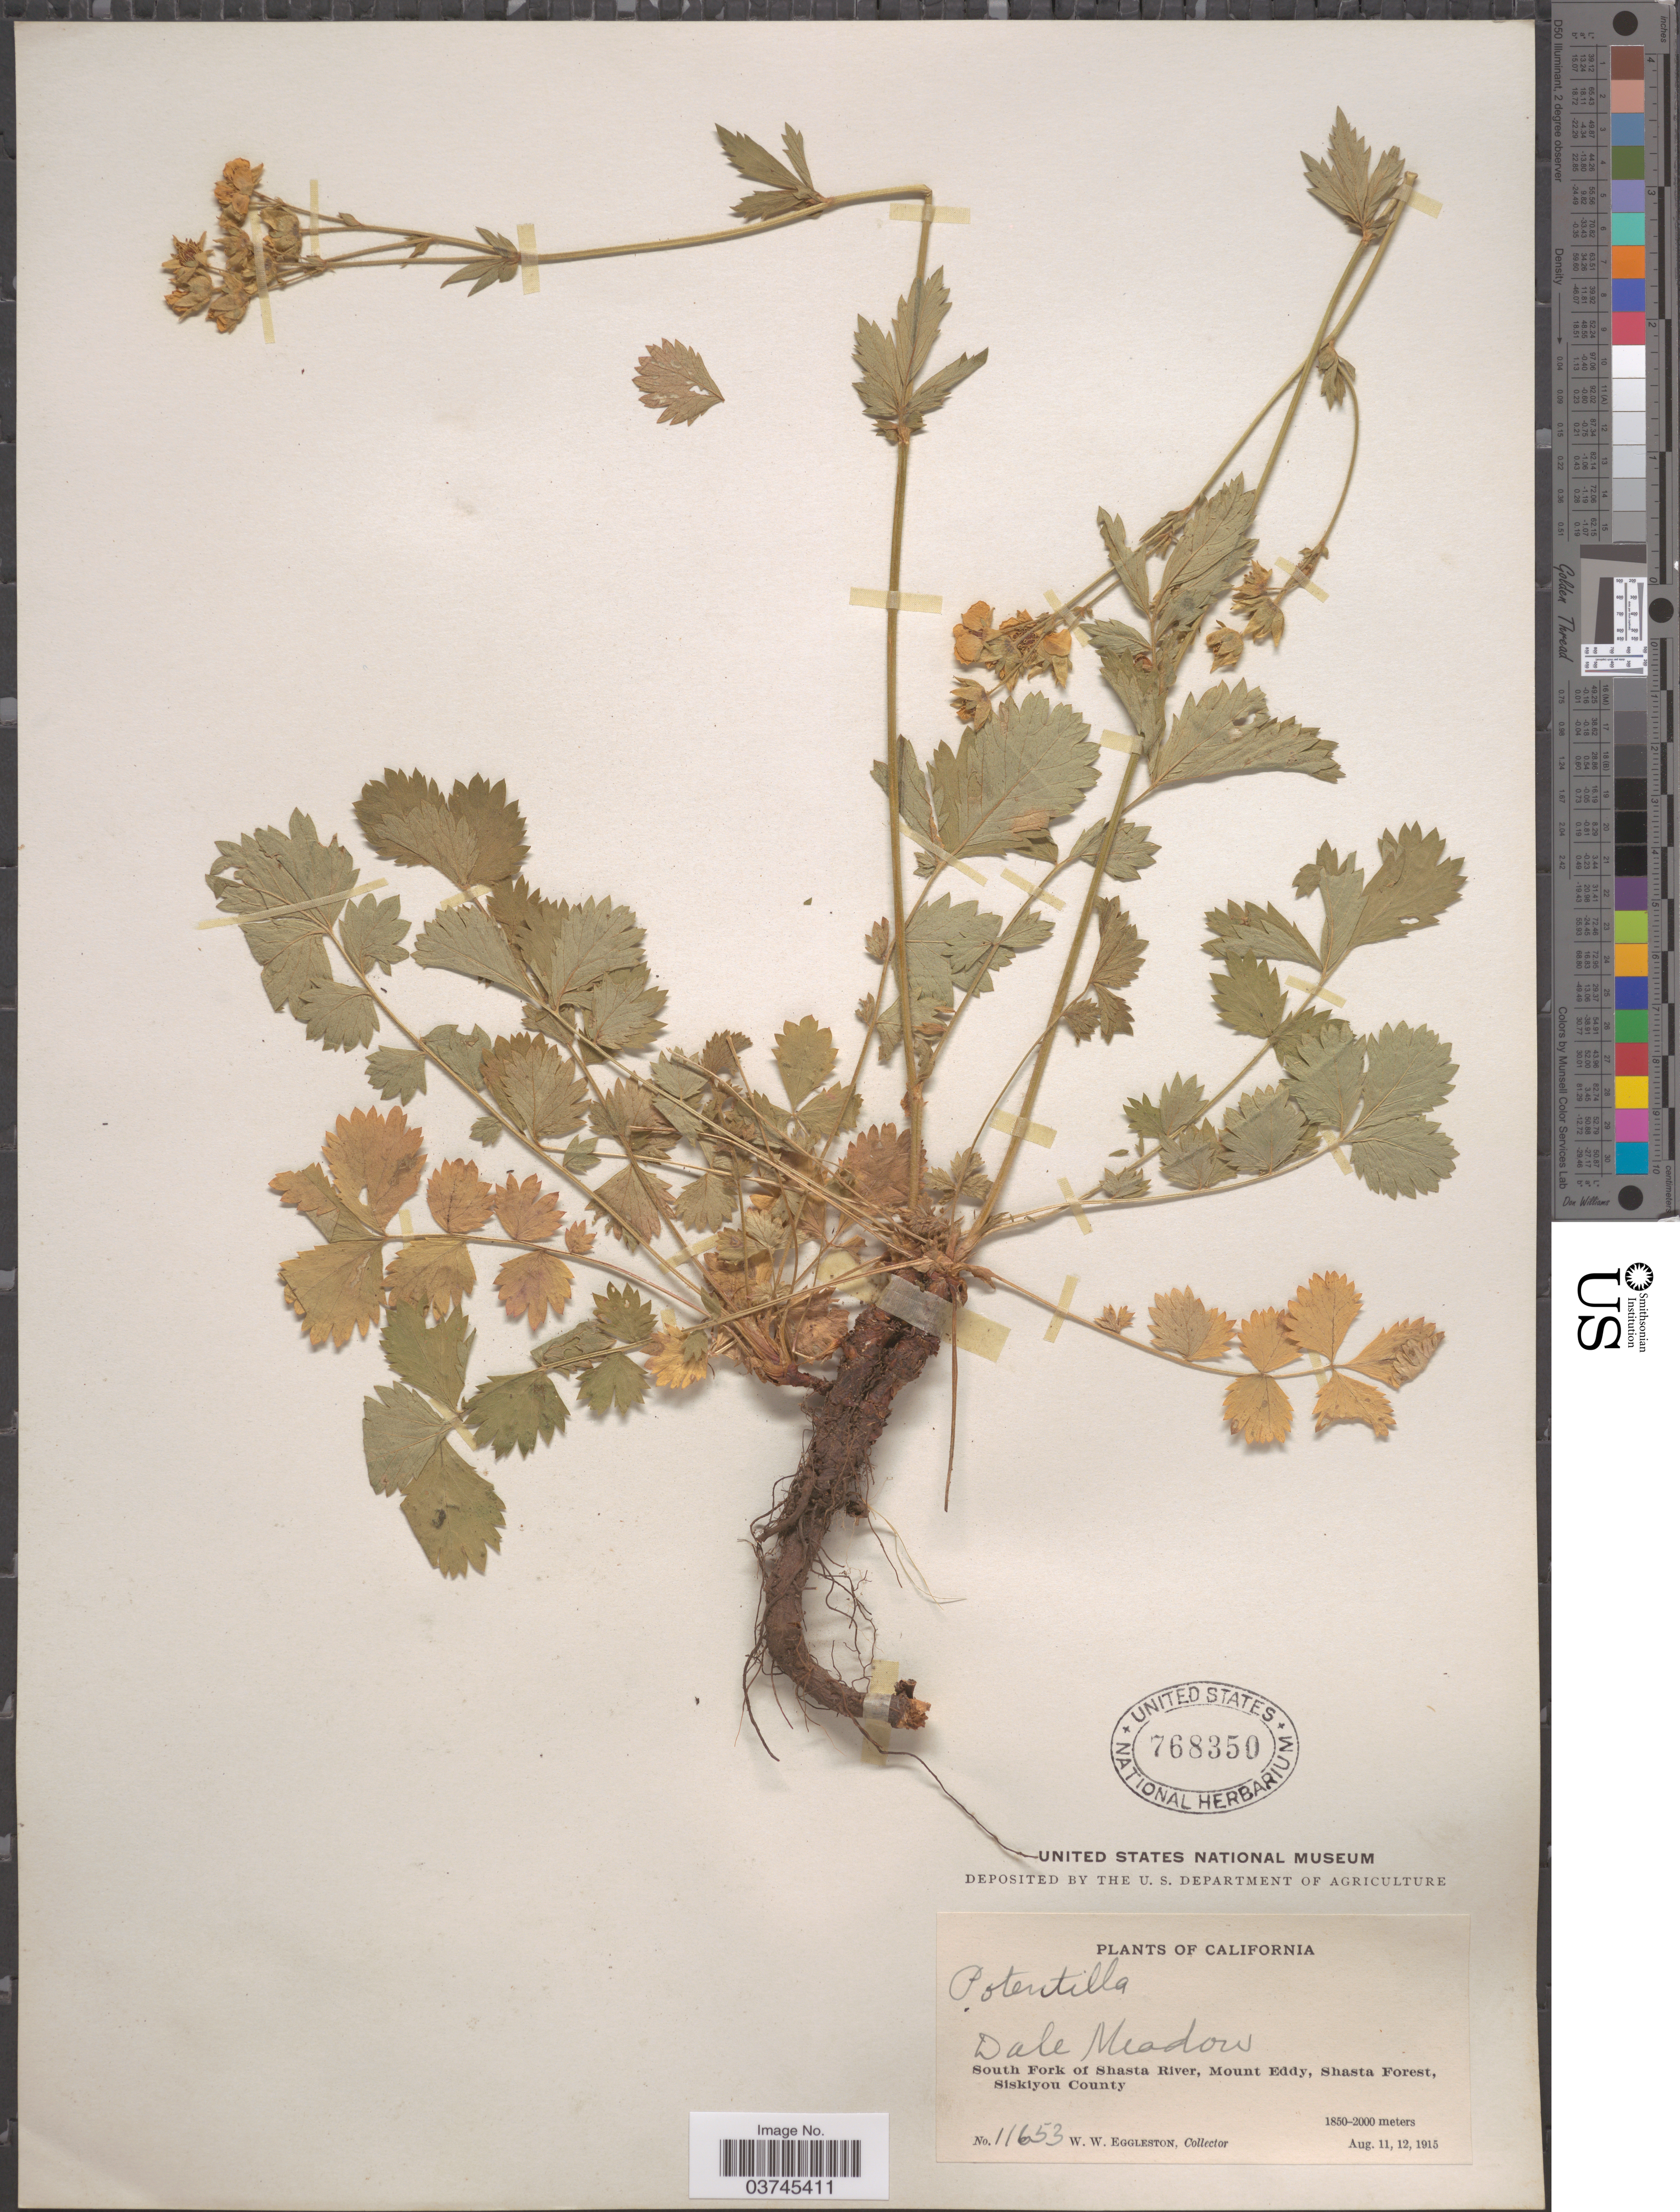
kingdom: Plantae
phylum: Tracheophyta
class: Magnoliopsida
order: Rosales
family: Rosaceae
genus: Drymocallis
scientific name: Drymocallis sp.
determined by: Strong, Mark T., (BOT), Smithsonian Institution - National Museum of Natural History (UNITED STATES)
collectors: W. W. Eggleston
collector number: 11653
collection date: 1915-08-11/1915-08-12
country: United States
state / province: California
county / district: Siskiyou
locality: Dale Meadow, South Fork of Shasta River, Mount Eddy, Shasta Forest, Siskiyou County.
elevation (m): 1850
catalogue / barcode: US 768350